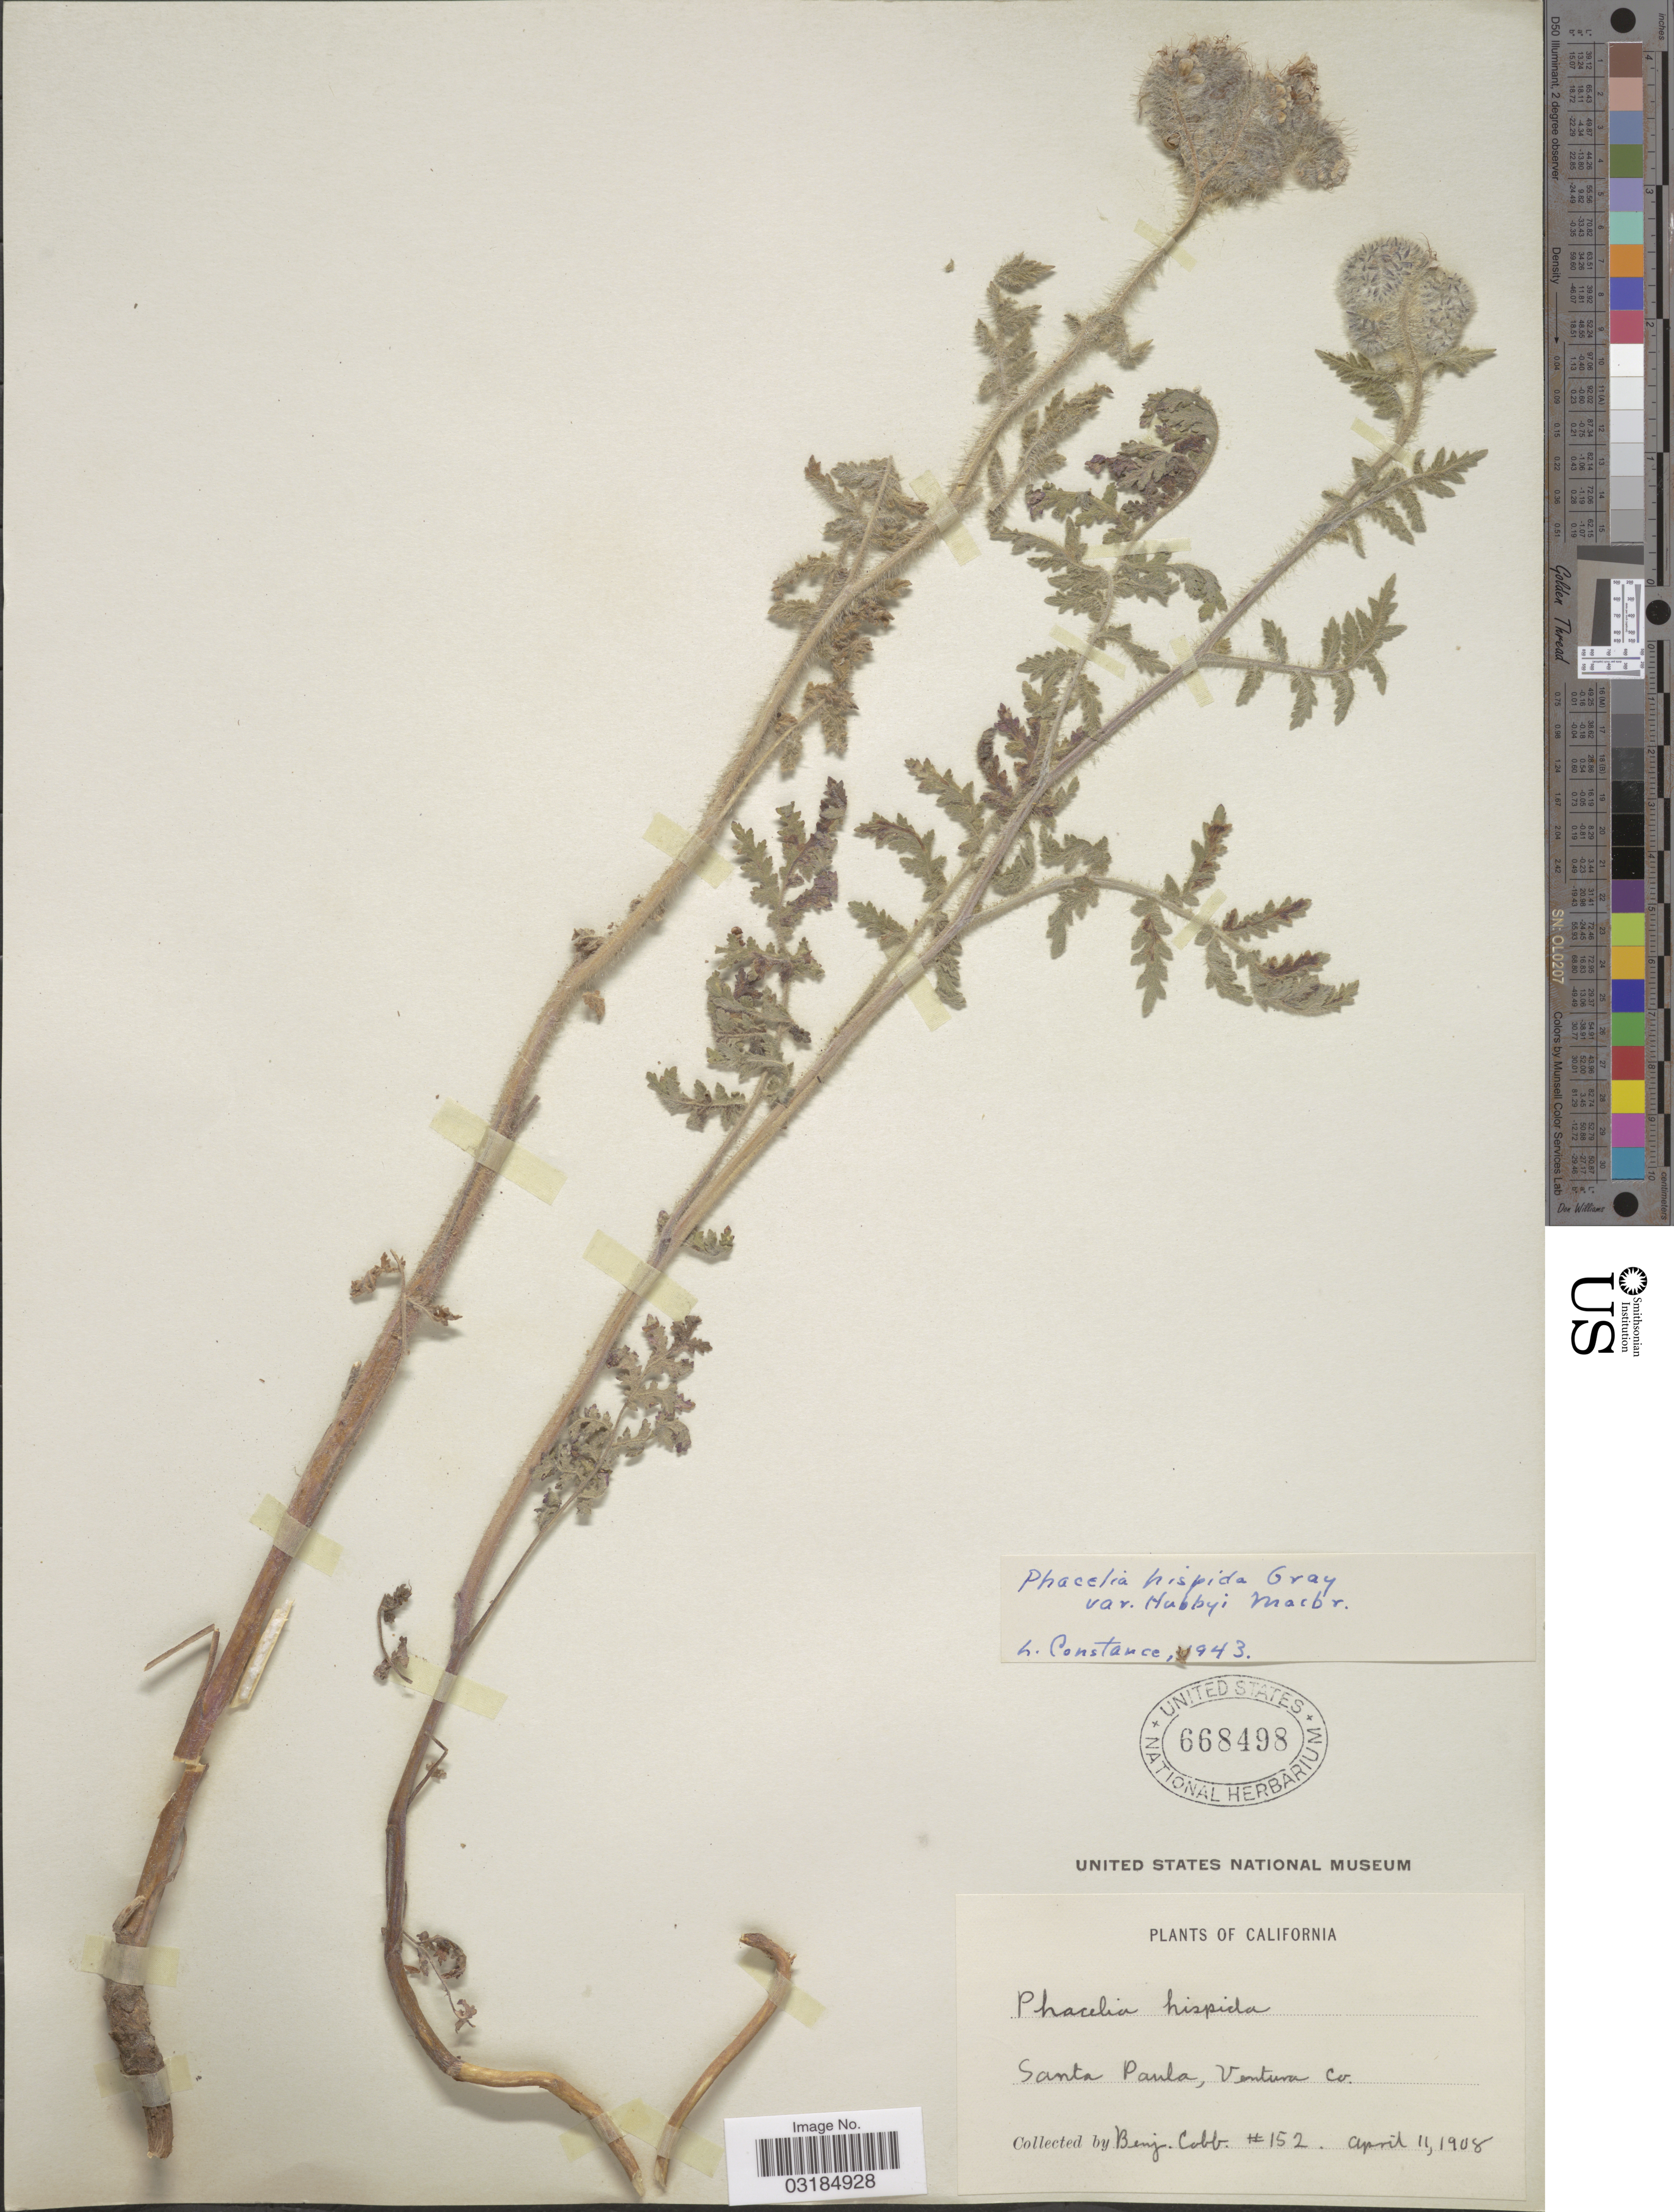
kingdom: Plantae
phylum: Tracheophyta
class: Magnoliopsida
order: Boraginales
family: Hydrophyllaceae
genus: Phacelia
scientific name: Phacelia cicutaria var. hubbyi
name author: (J.F. Macbr.) J.T. Howell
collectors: B. Cobb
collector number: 152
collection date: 1908-04-11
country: United States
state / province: California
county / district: Ventura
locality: Santa Paula, Ventura Co.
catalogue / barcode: US 668498